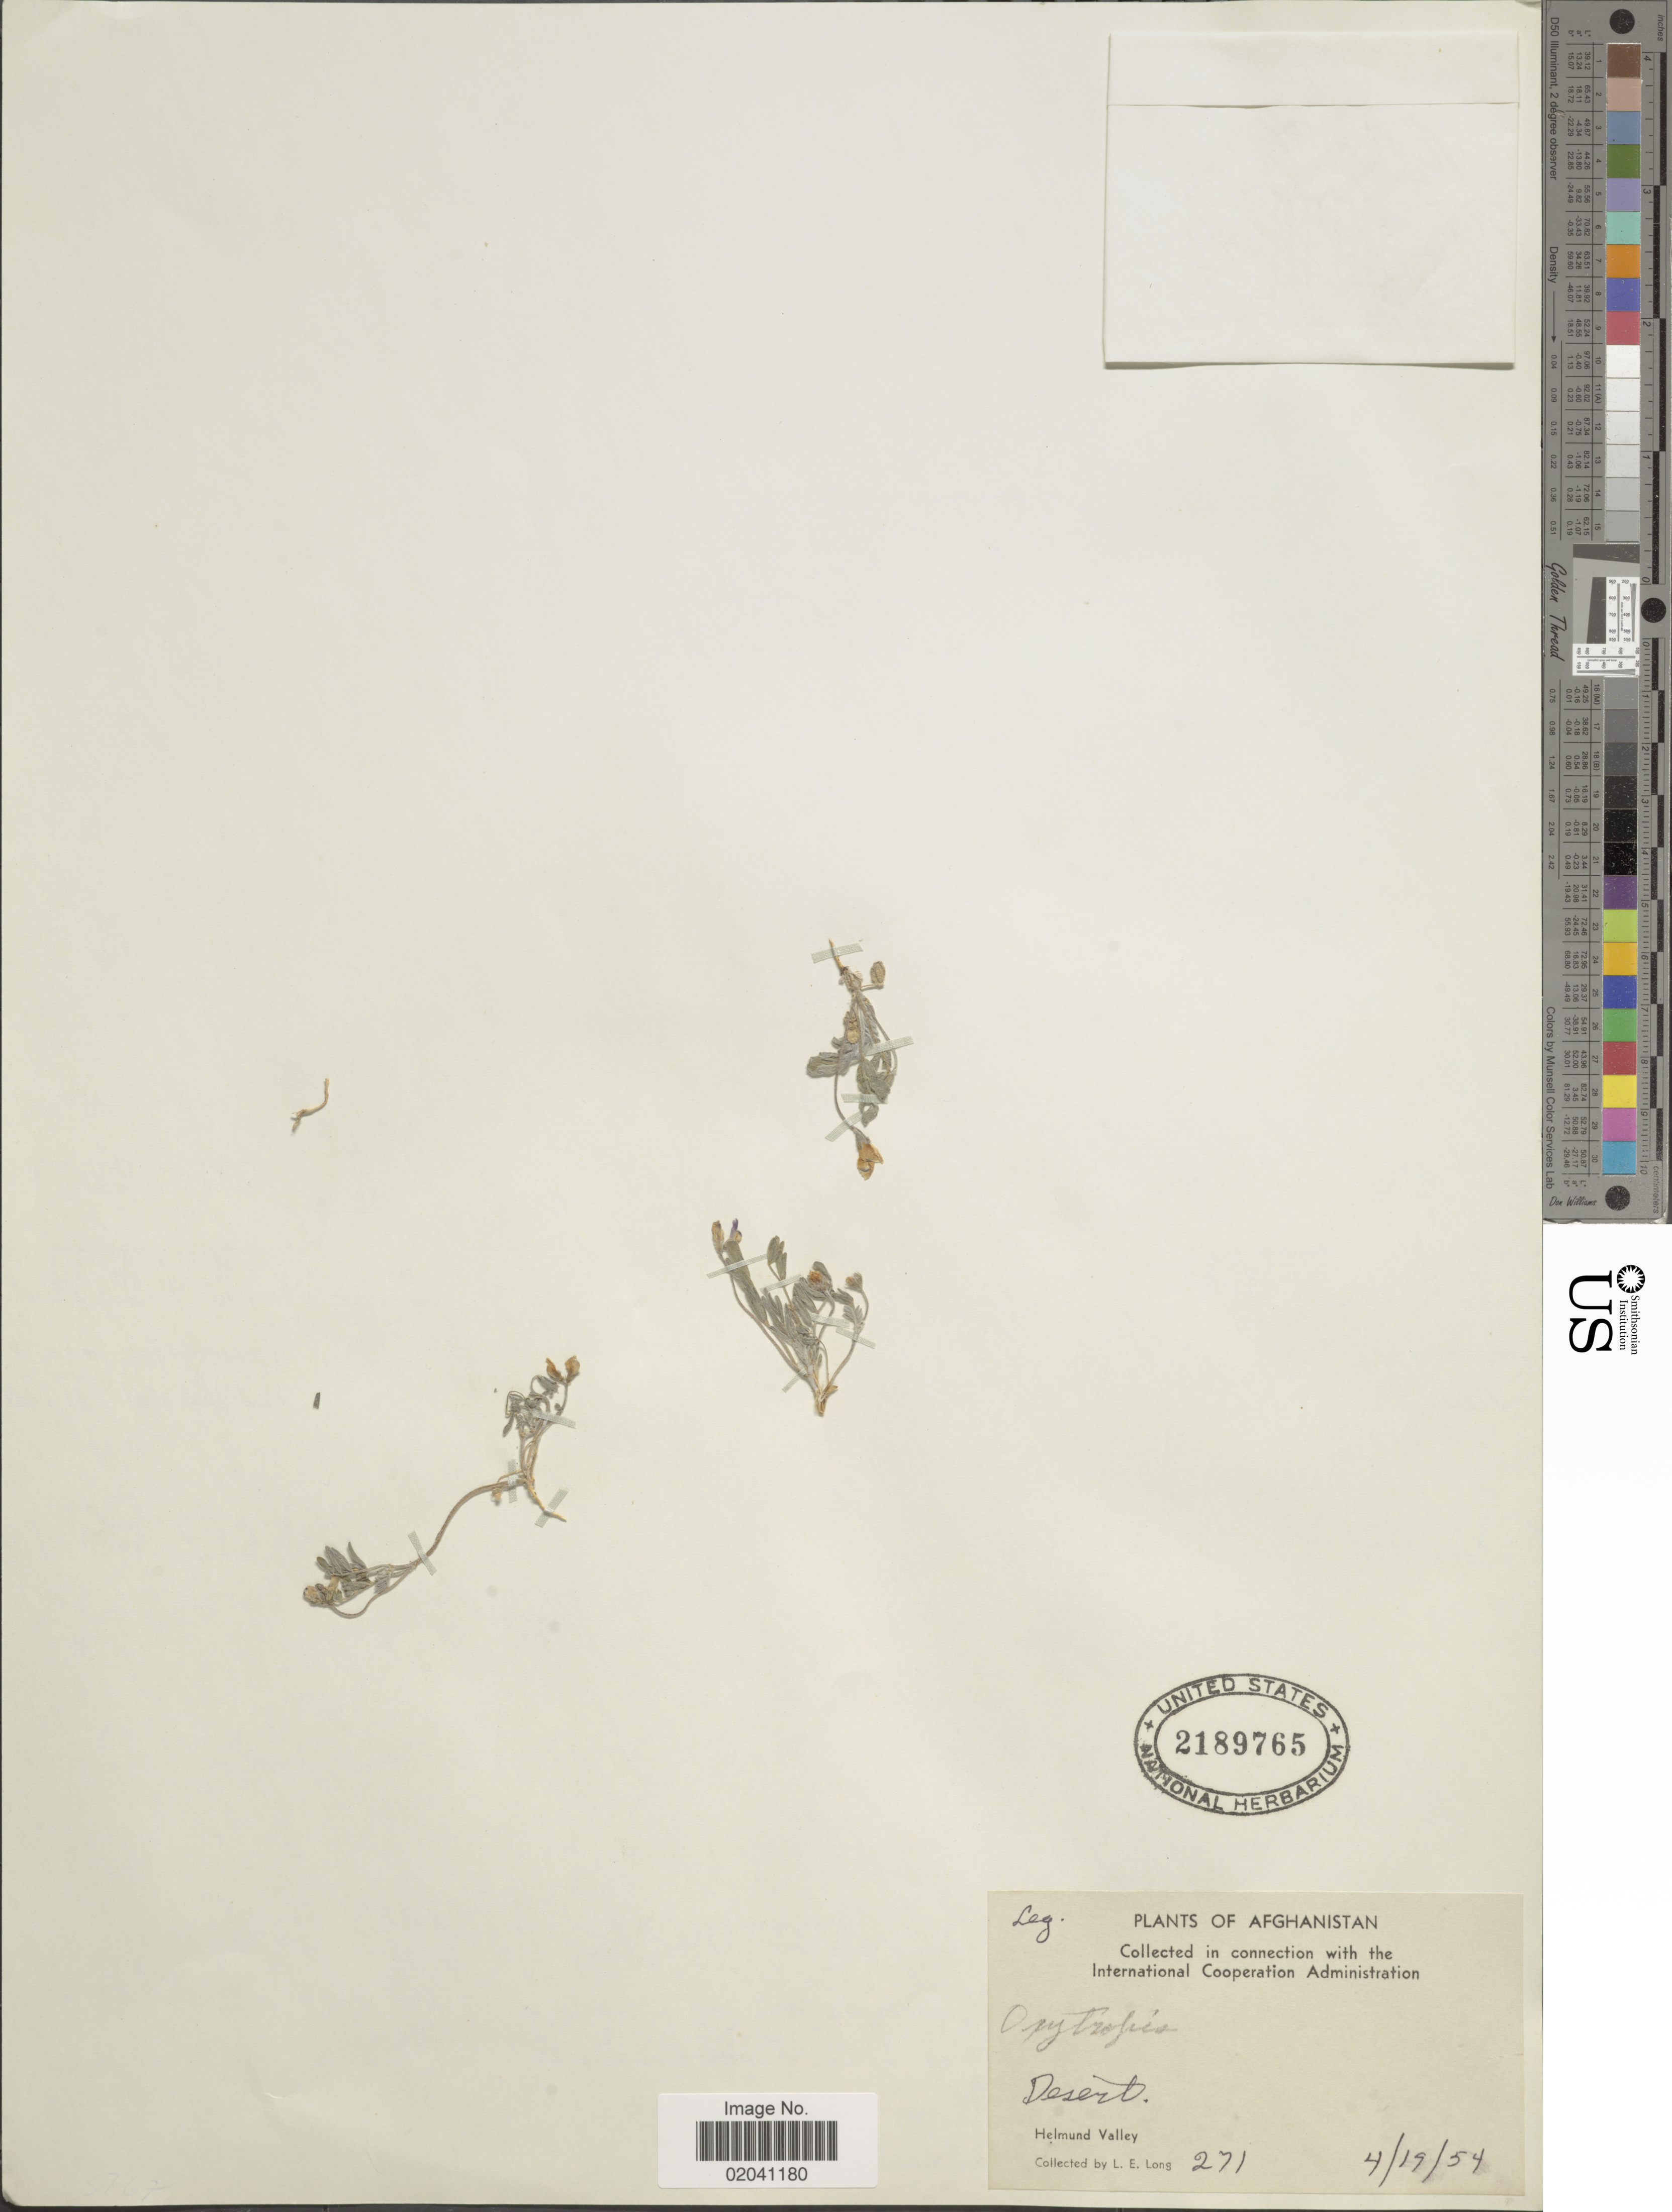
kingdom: Plantae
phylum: Tracheophyta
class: Magnoliopsida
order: Fabales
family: Fabaceae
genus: Oxytropis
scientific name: Oxytropis sp.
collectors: L. E. Long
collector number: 271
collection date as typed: Transcribed d/m/y: 19/4/54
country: Afghanistan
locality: Desert. Helmund Valley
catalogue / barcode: US 2189765